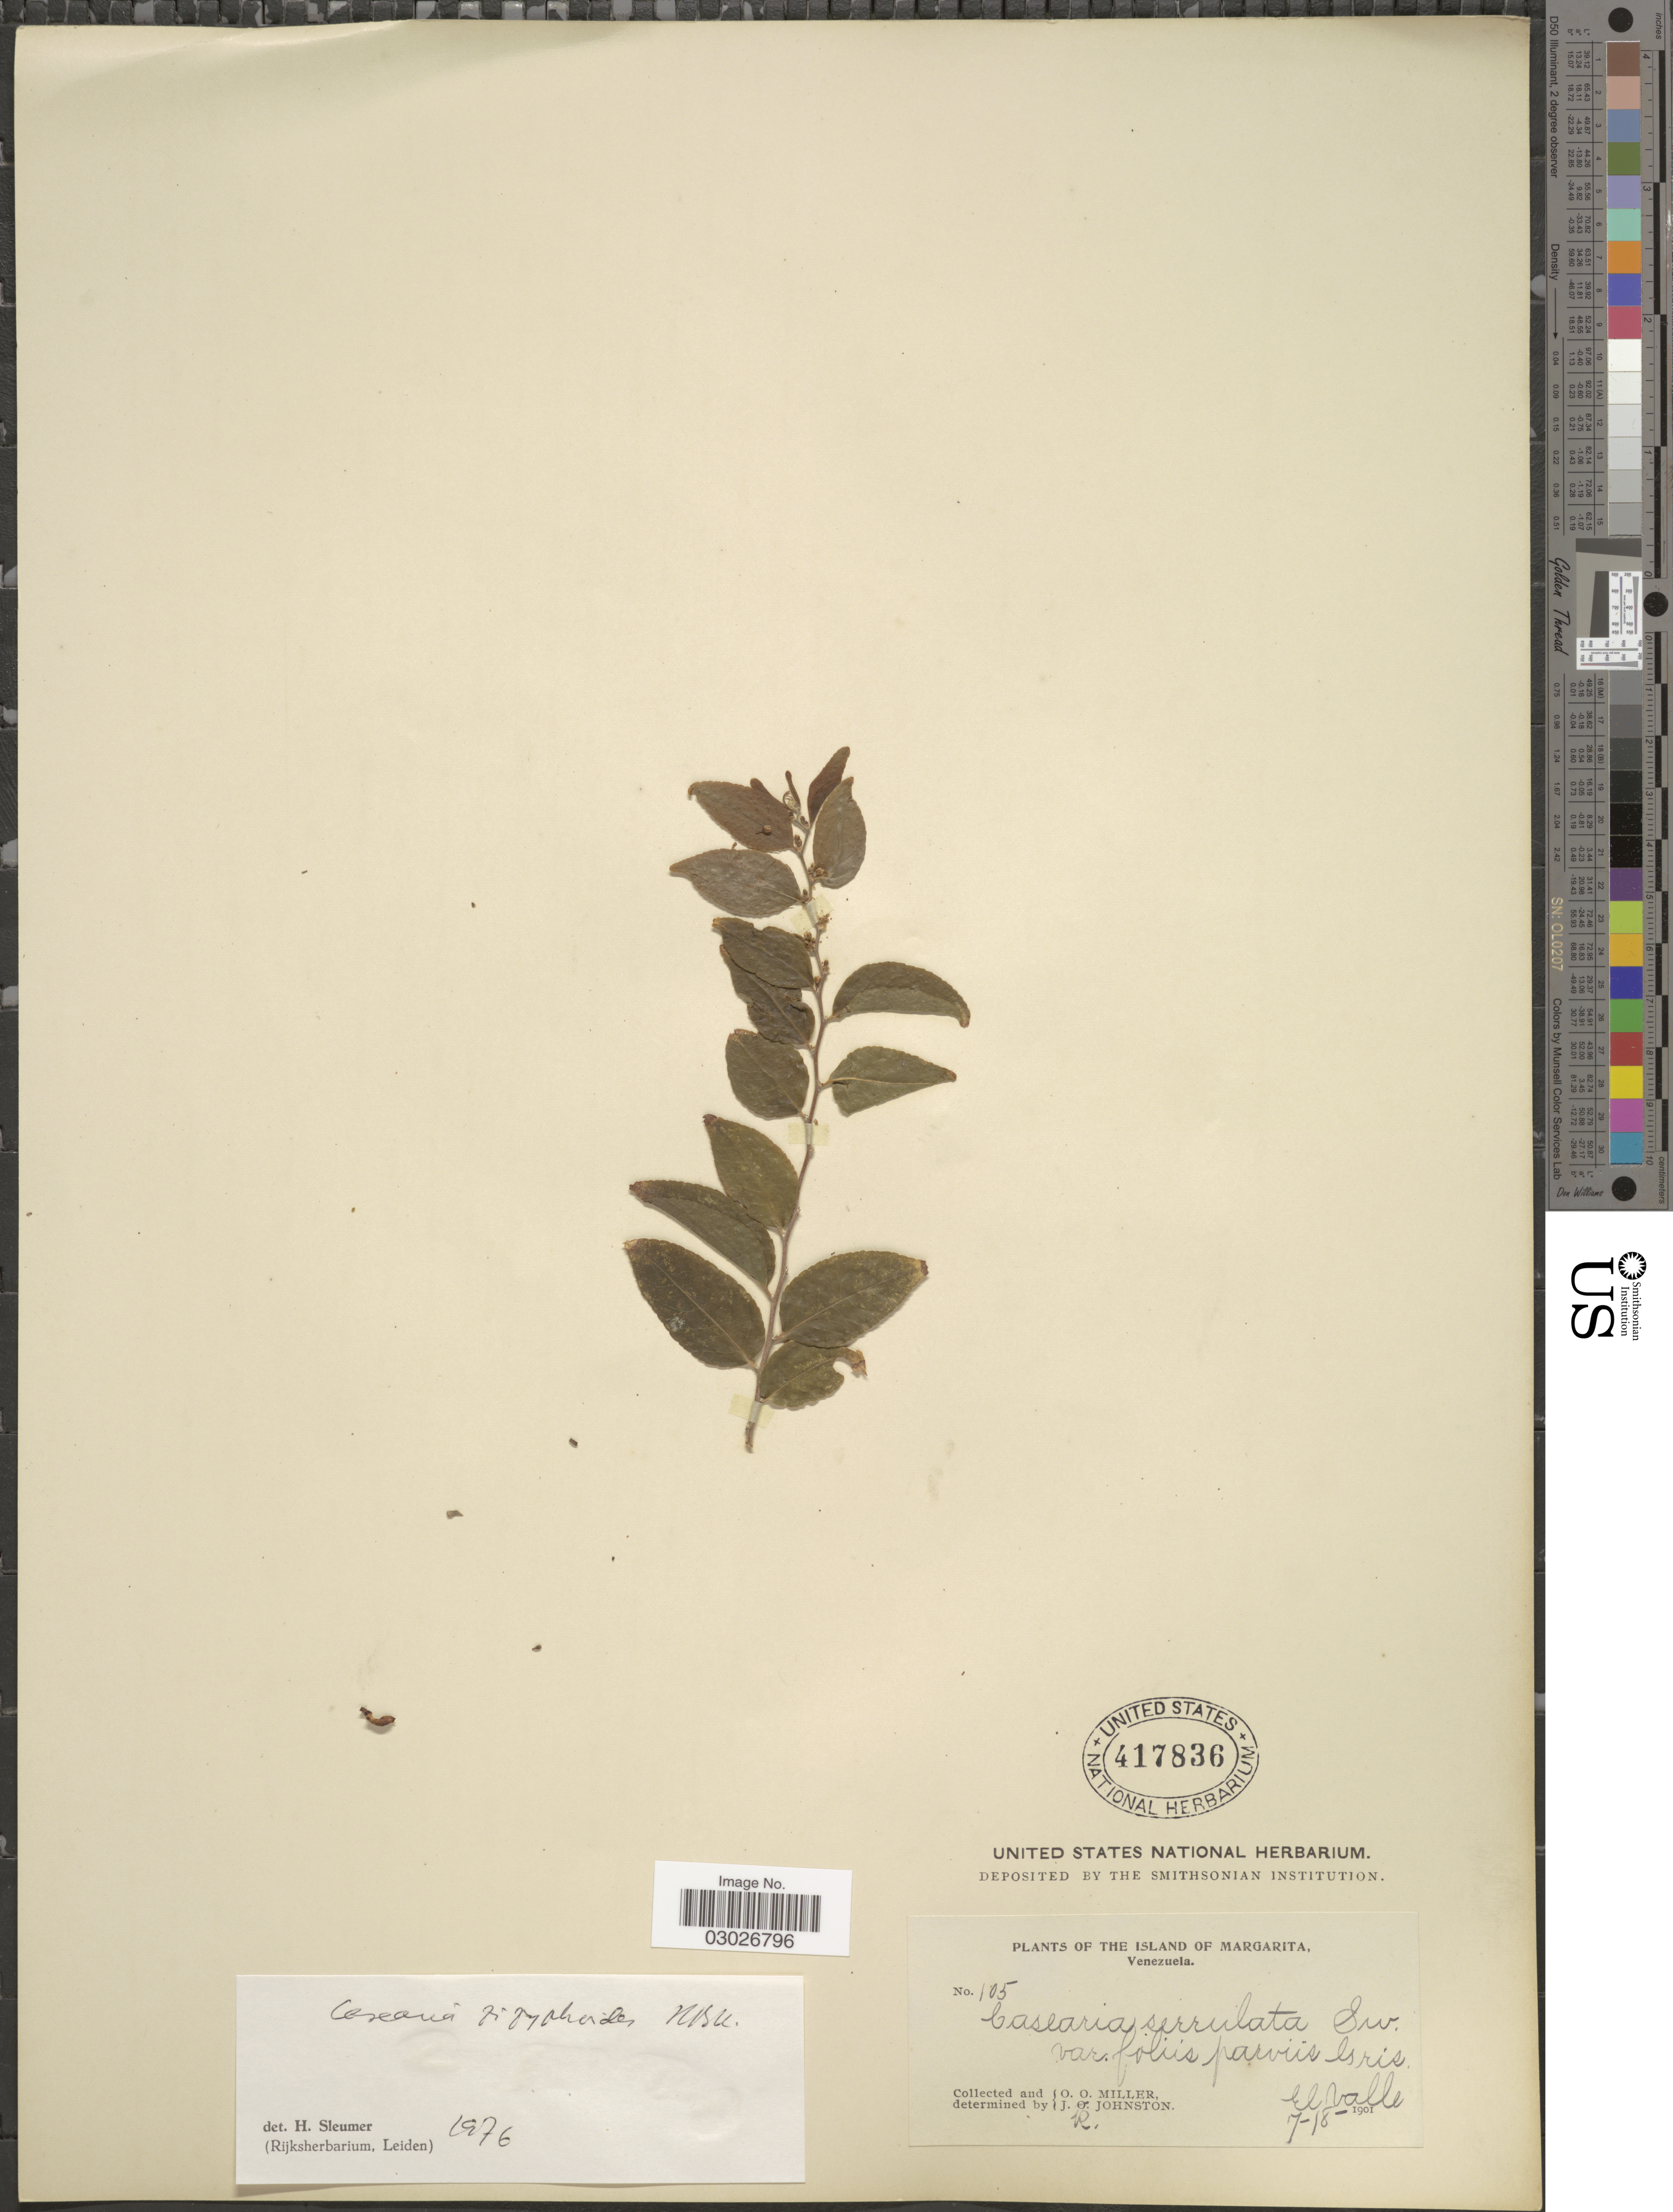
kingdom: Plantae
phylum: Tracheophyta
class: Magnoliopsida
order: Malpighiales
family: Salicaceae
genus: Casearia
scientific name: Casearia zizyphoides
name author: Kunth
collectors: O. O. Miller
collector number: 105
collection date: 1901-07-18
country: Venezuela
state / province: Nueva Esparta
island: Margarita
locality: The Island of Margarita. El Valle.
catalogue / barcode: US 417836